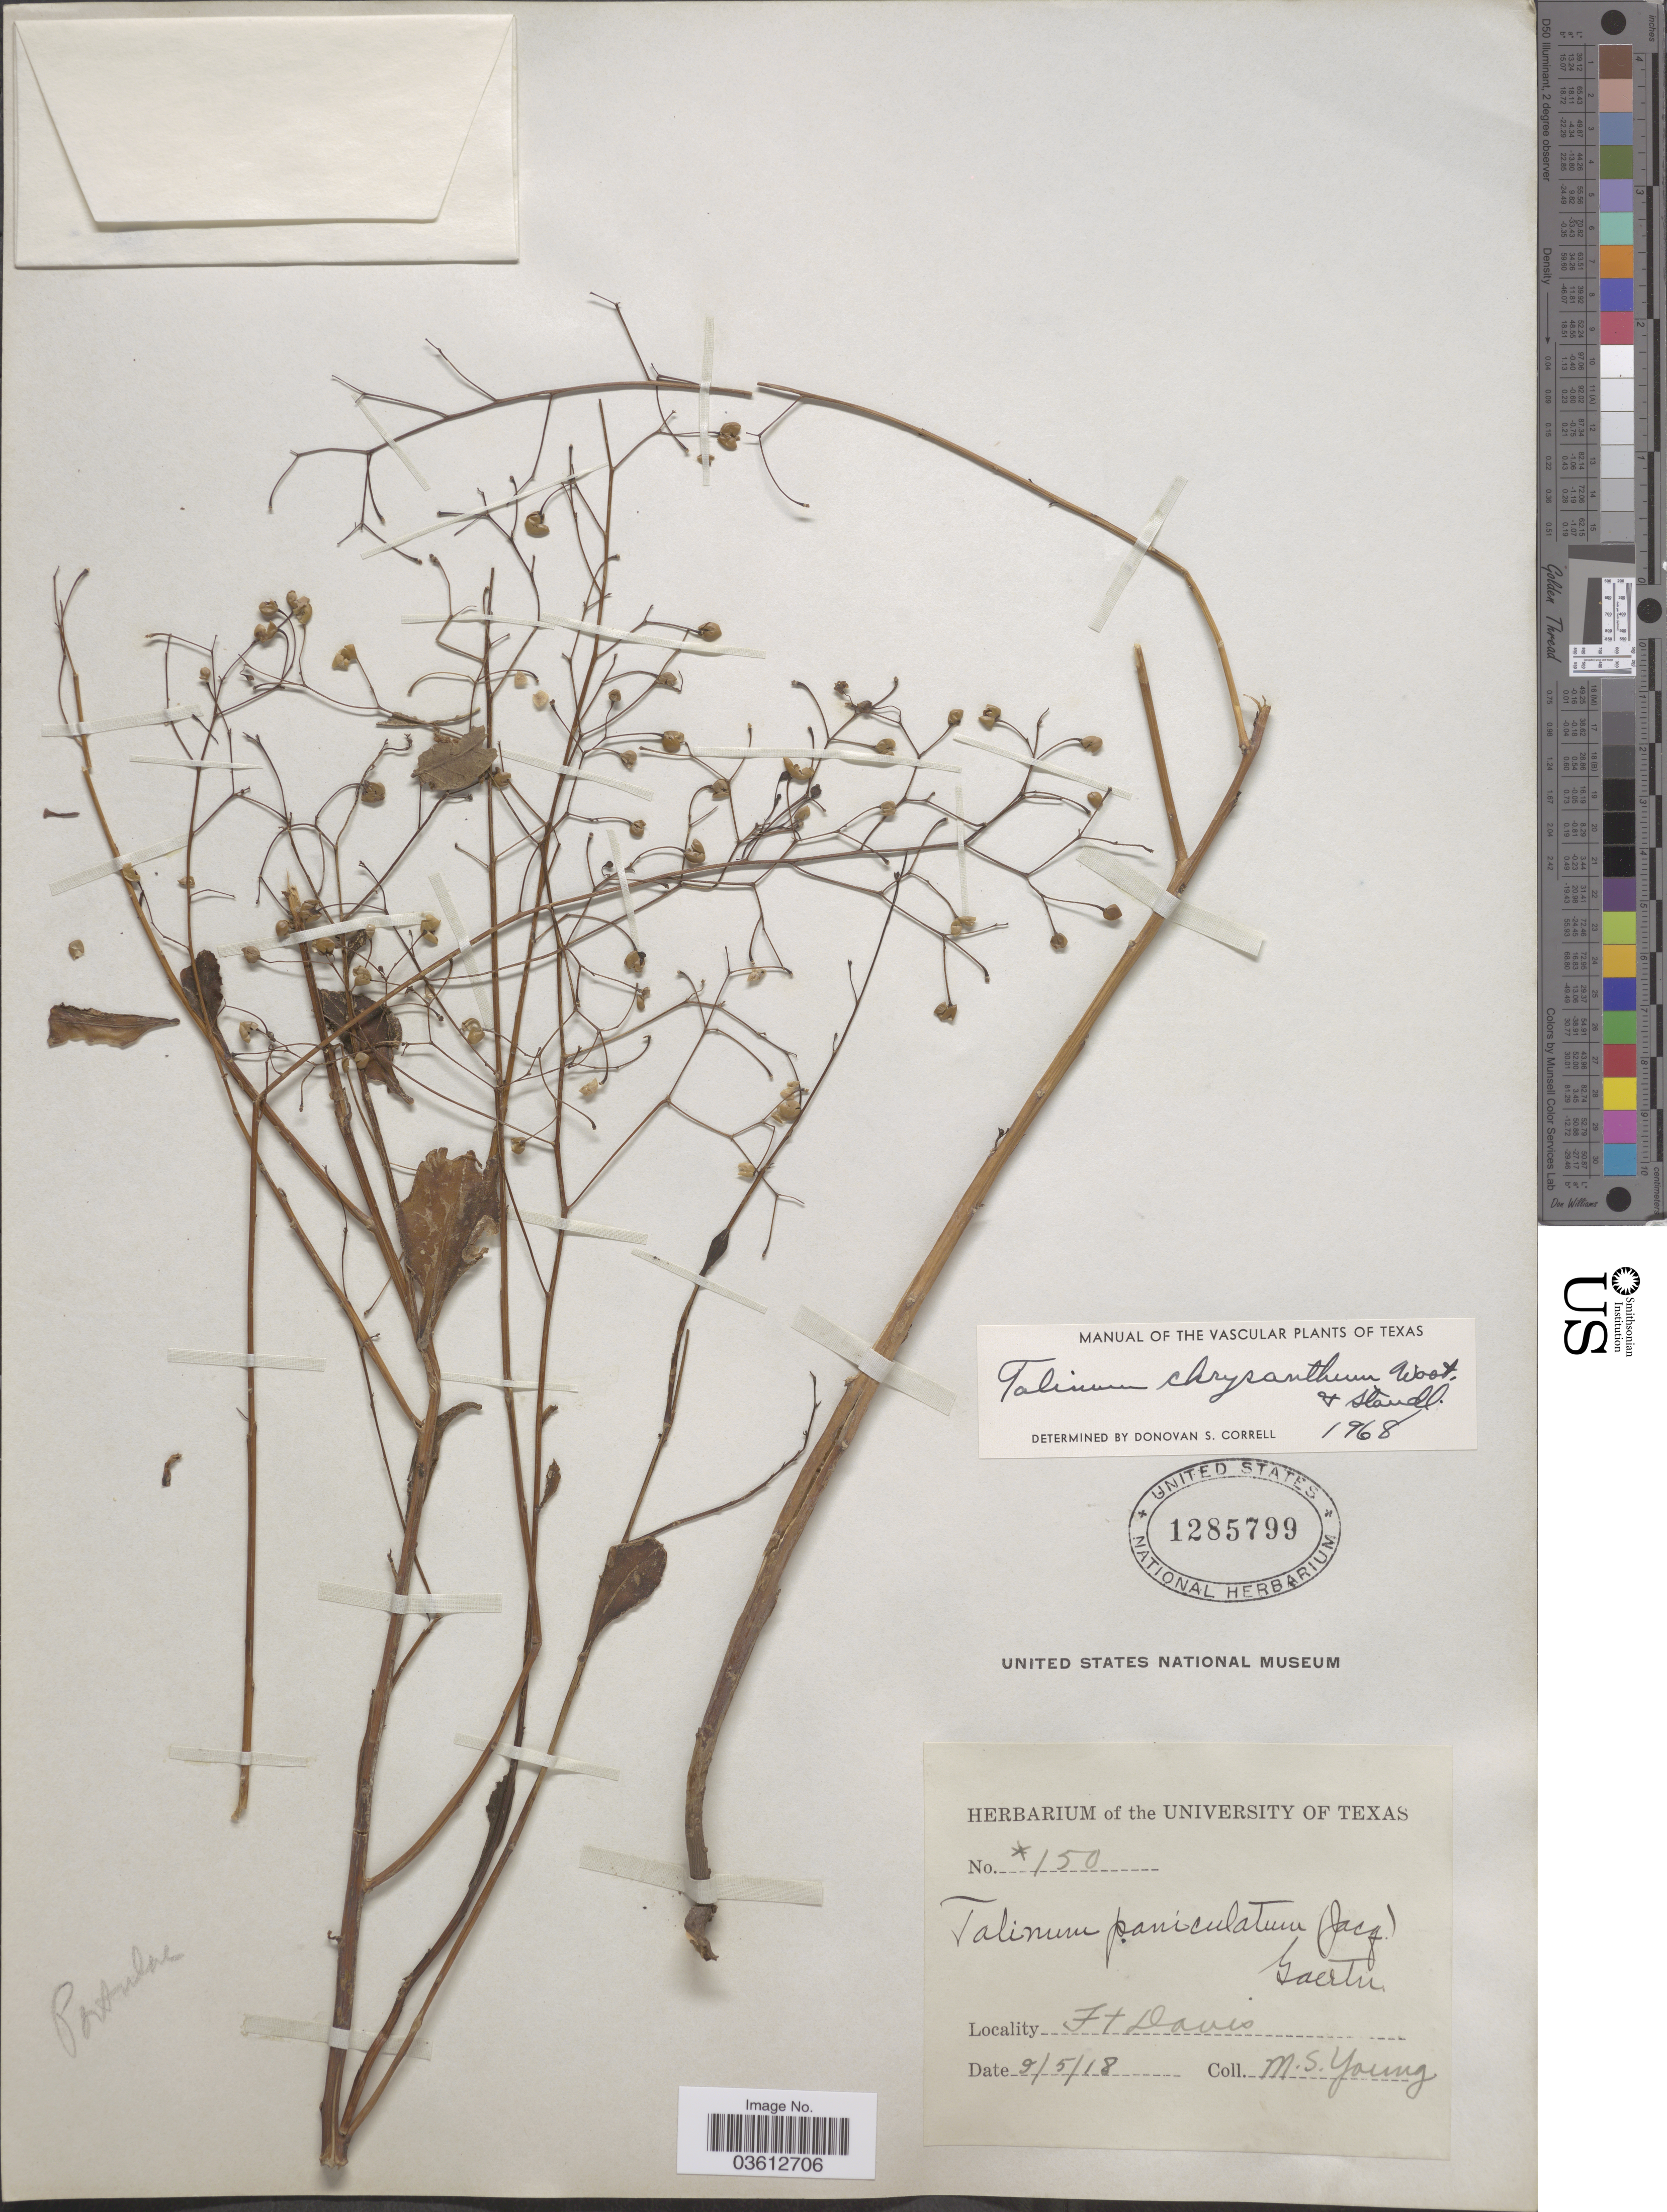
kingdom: Plantae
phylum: Tracheophyta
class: Magnoliopsida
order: Caryophyllales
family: Talinaceae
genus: Talinum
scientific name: Talinum paniculatum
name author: (Jacq.) Gaertn.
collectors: M. Young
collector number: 150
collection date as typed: Transcribed d/m/y: 5/9/18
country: United States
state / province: Texas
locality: Ft. Davis.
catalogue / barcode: US 1285799